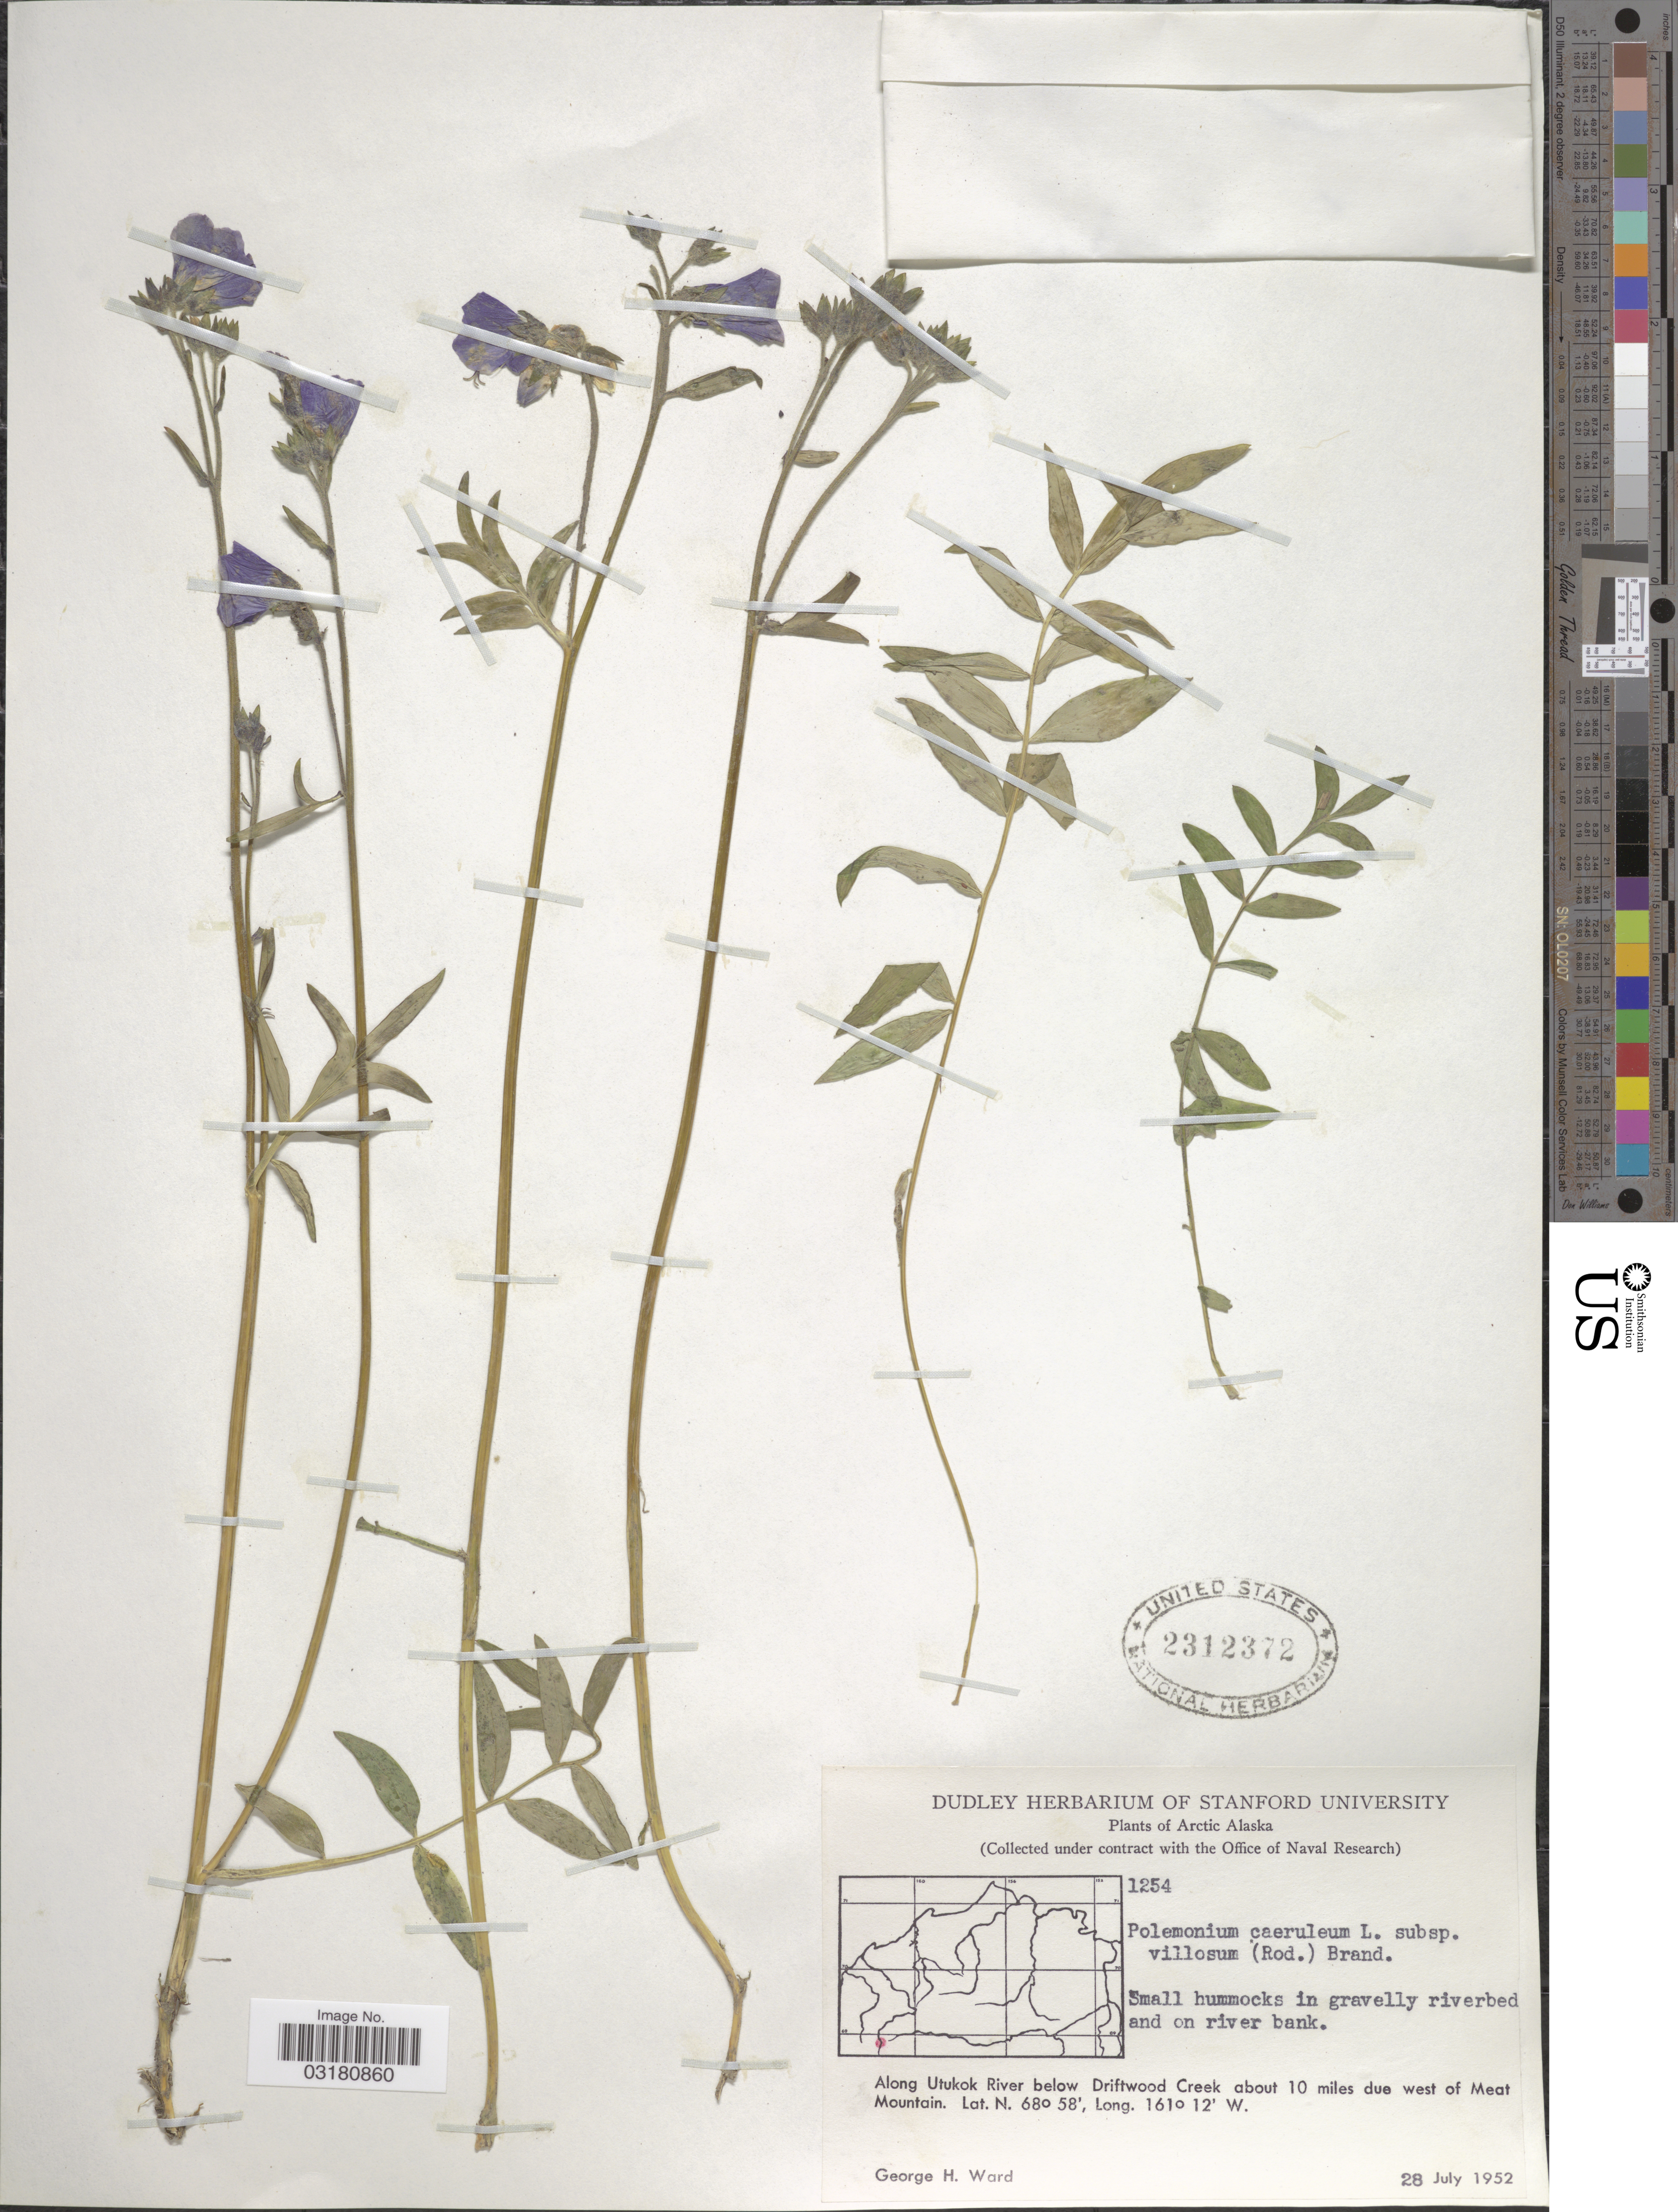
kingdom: Plantae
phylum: Tracheophyta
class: Magnoliopsida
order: Ericales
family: Polemoniaceae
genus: Polemonium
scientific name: Polemonium caeruleum subsp. villosum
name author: (Rudolph ex Georgi) Brand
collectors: G. H. Ward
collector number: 1254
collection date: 1952-07-28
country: United States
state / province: Alaska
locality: Arctic Alaska. Along Utukok River below Driftwood Creek about 10 miles due west of Meat Mountain.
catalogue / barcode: US 2312372